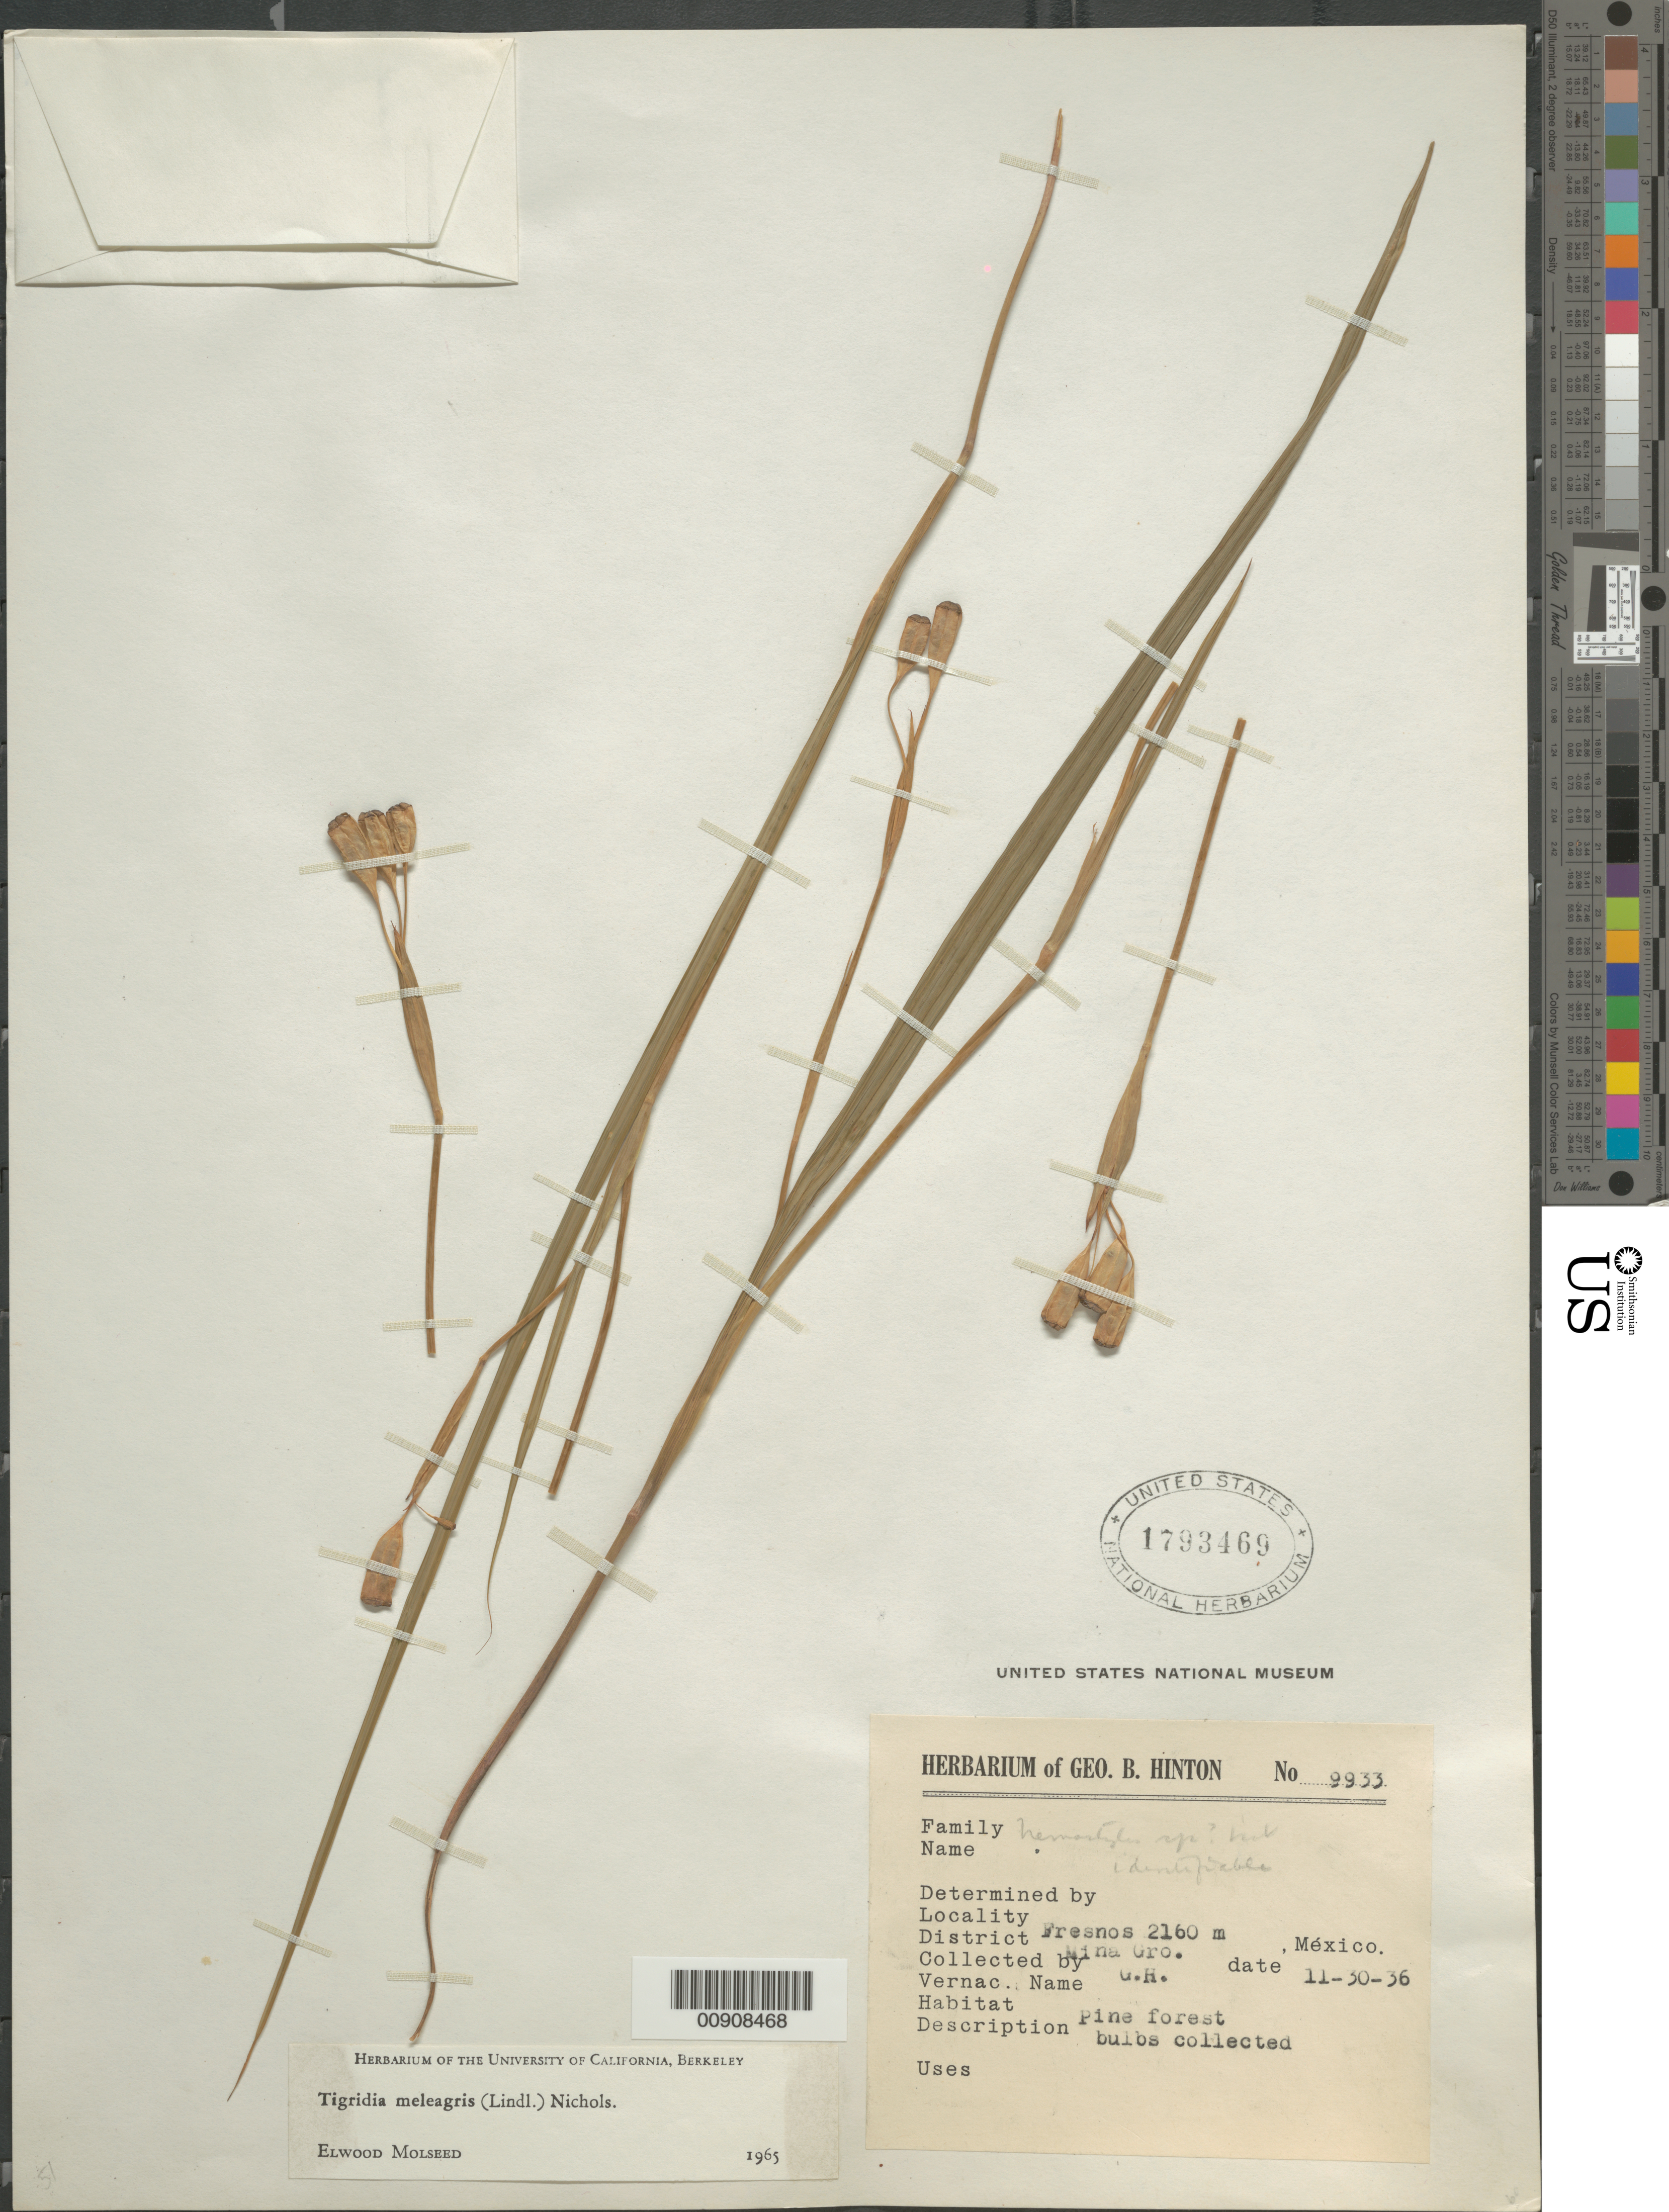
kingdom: Plantae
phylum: Tracheophyta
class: Liliopsida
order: Asparagales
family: Iridaceae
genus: Tigridia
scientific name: Tigridia meleagris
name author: (Lindl.) G. Nicholson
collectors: G. B. Hinton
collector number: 9933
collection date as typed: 30 Nov 1936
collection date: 1936-11-30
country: Mexico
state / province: Guerrero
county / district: Mina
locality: Fresnos, District Mina, Guerrero.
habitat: Pine forest.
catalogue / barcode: US 1793469